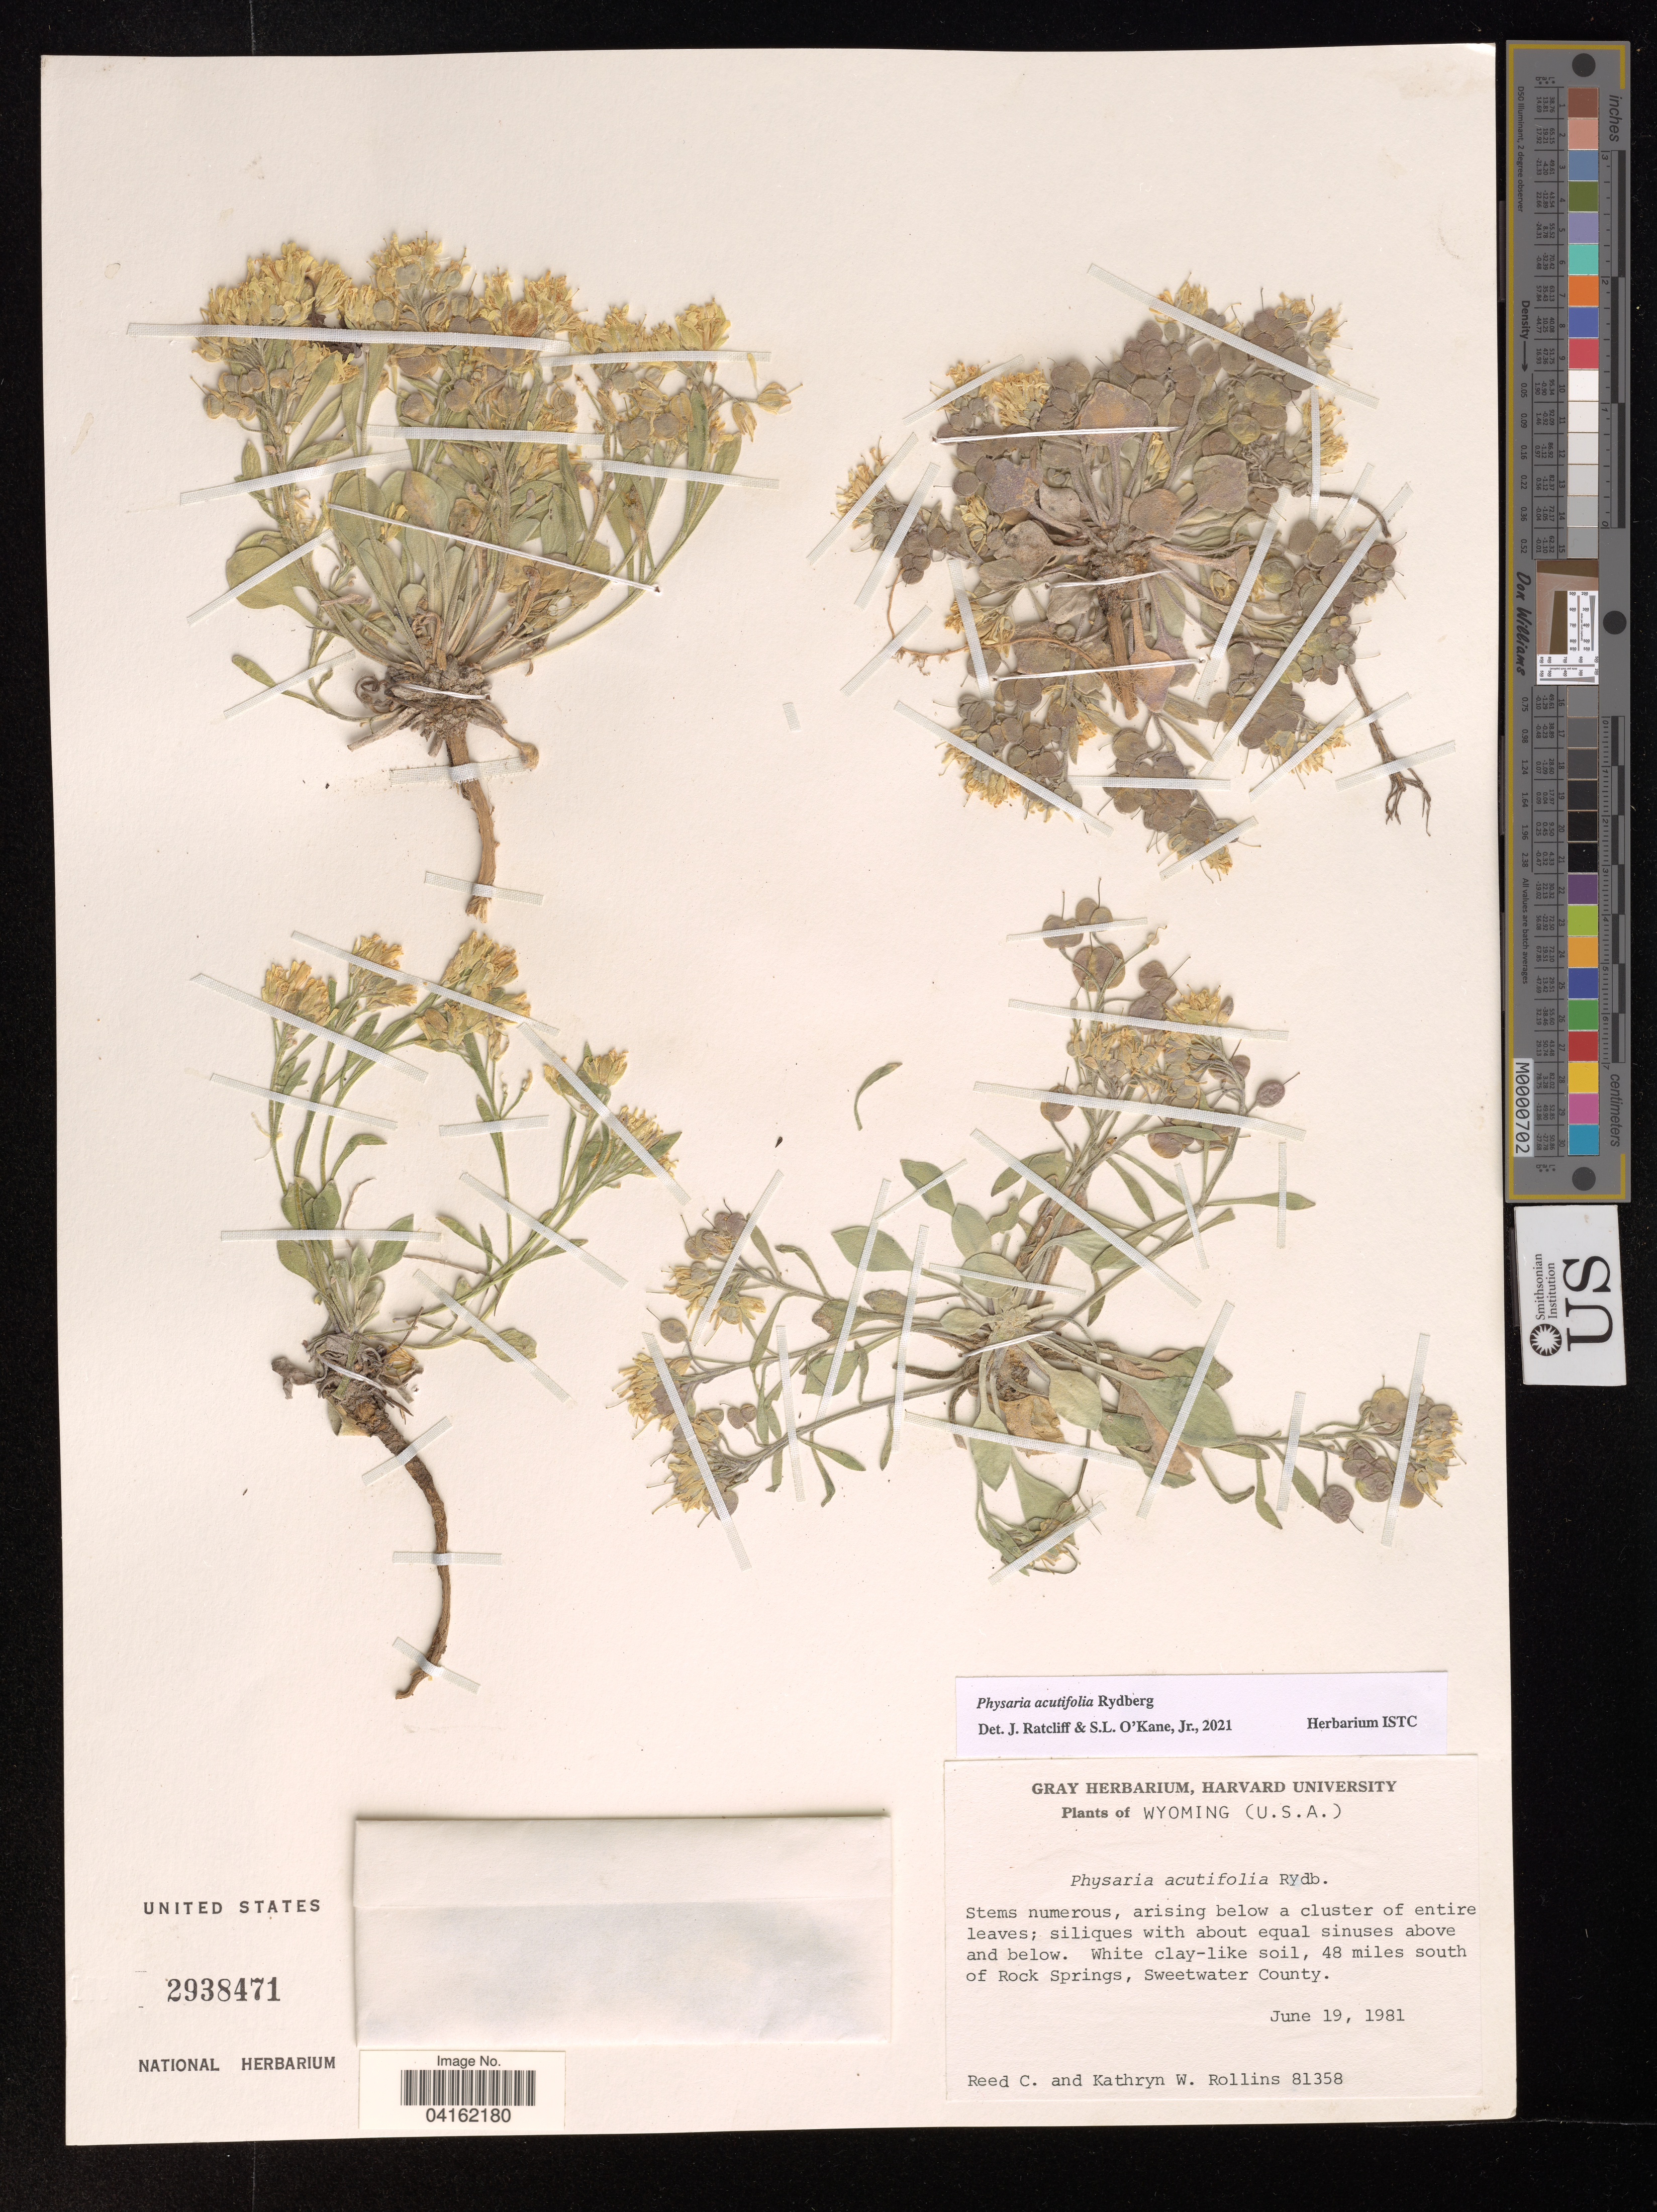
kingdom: Plantae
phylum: Tracheophyta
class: Magnoliopsida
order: Brassicales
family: Brassicaceae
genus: Physaria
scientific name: Physaria acutifolia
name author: Rydb.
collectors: R. C. Rollins & K. W. Rollins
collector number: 81358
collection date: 1981-06-19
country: United States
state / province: Wyoming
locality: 48 miles south of Rock Springs, Sweetwater County.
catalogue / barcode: US 2938471